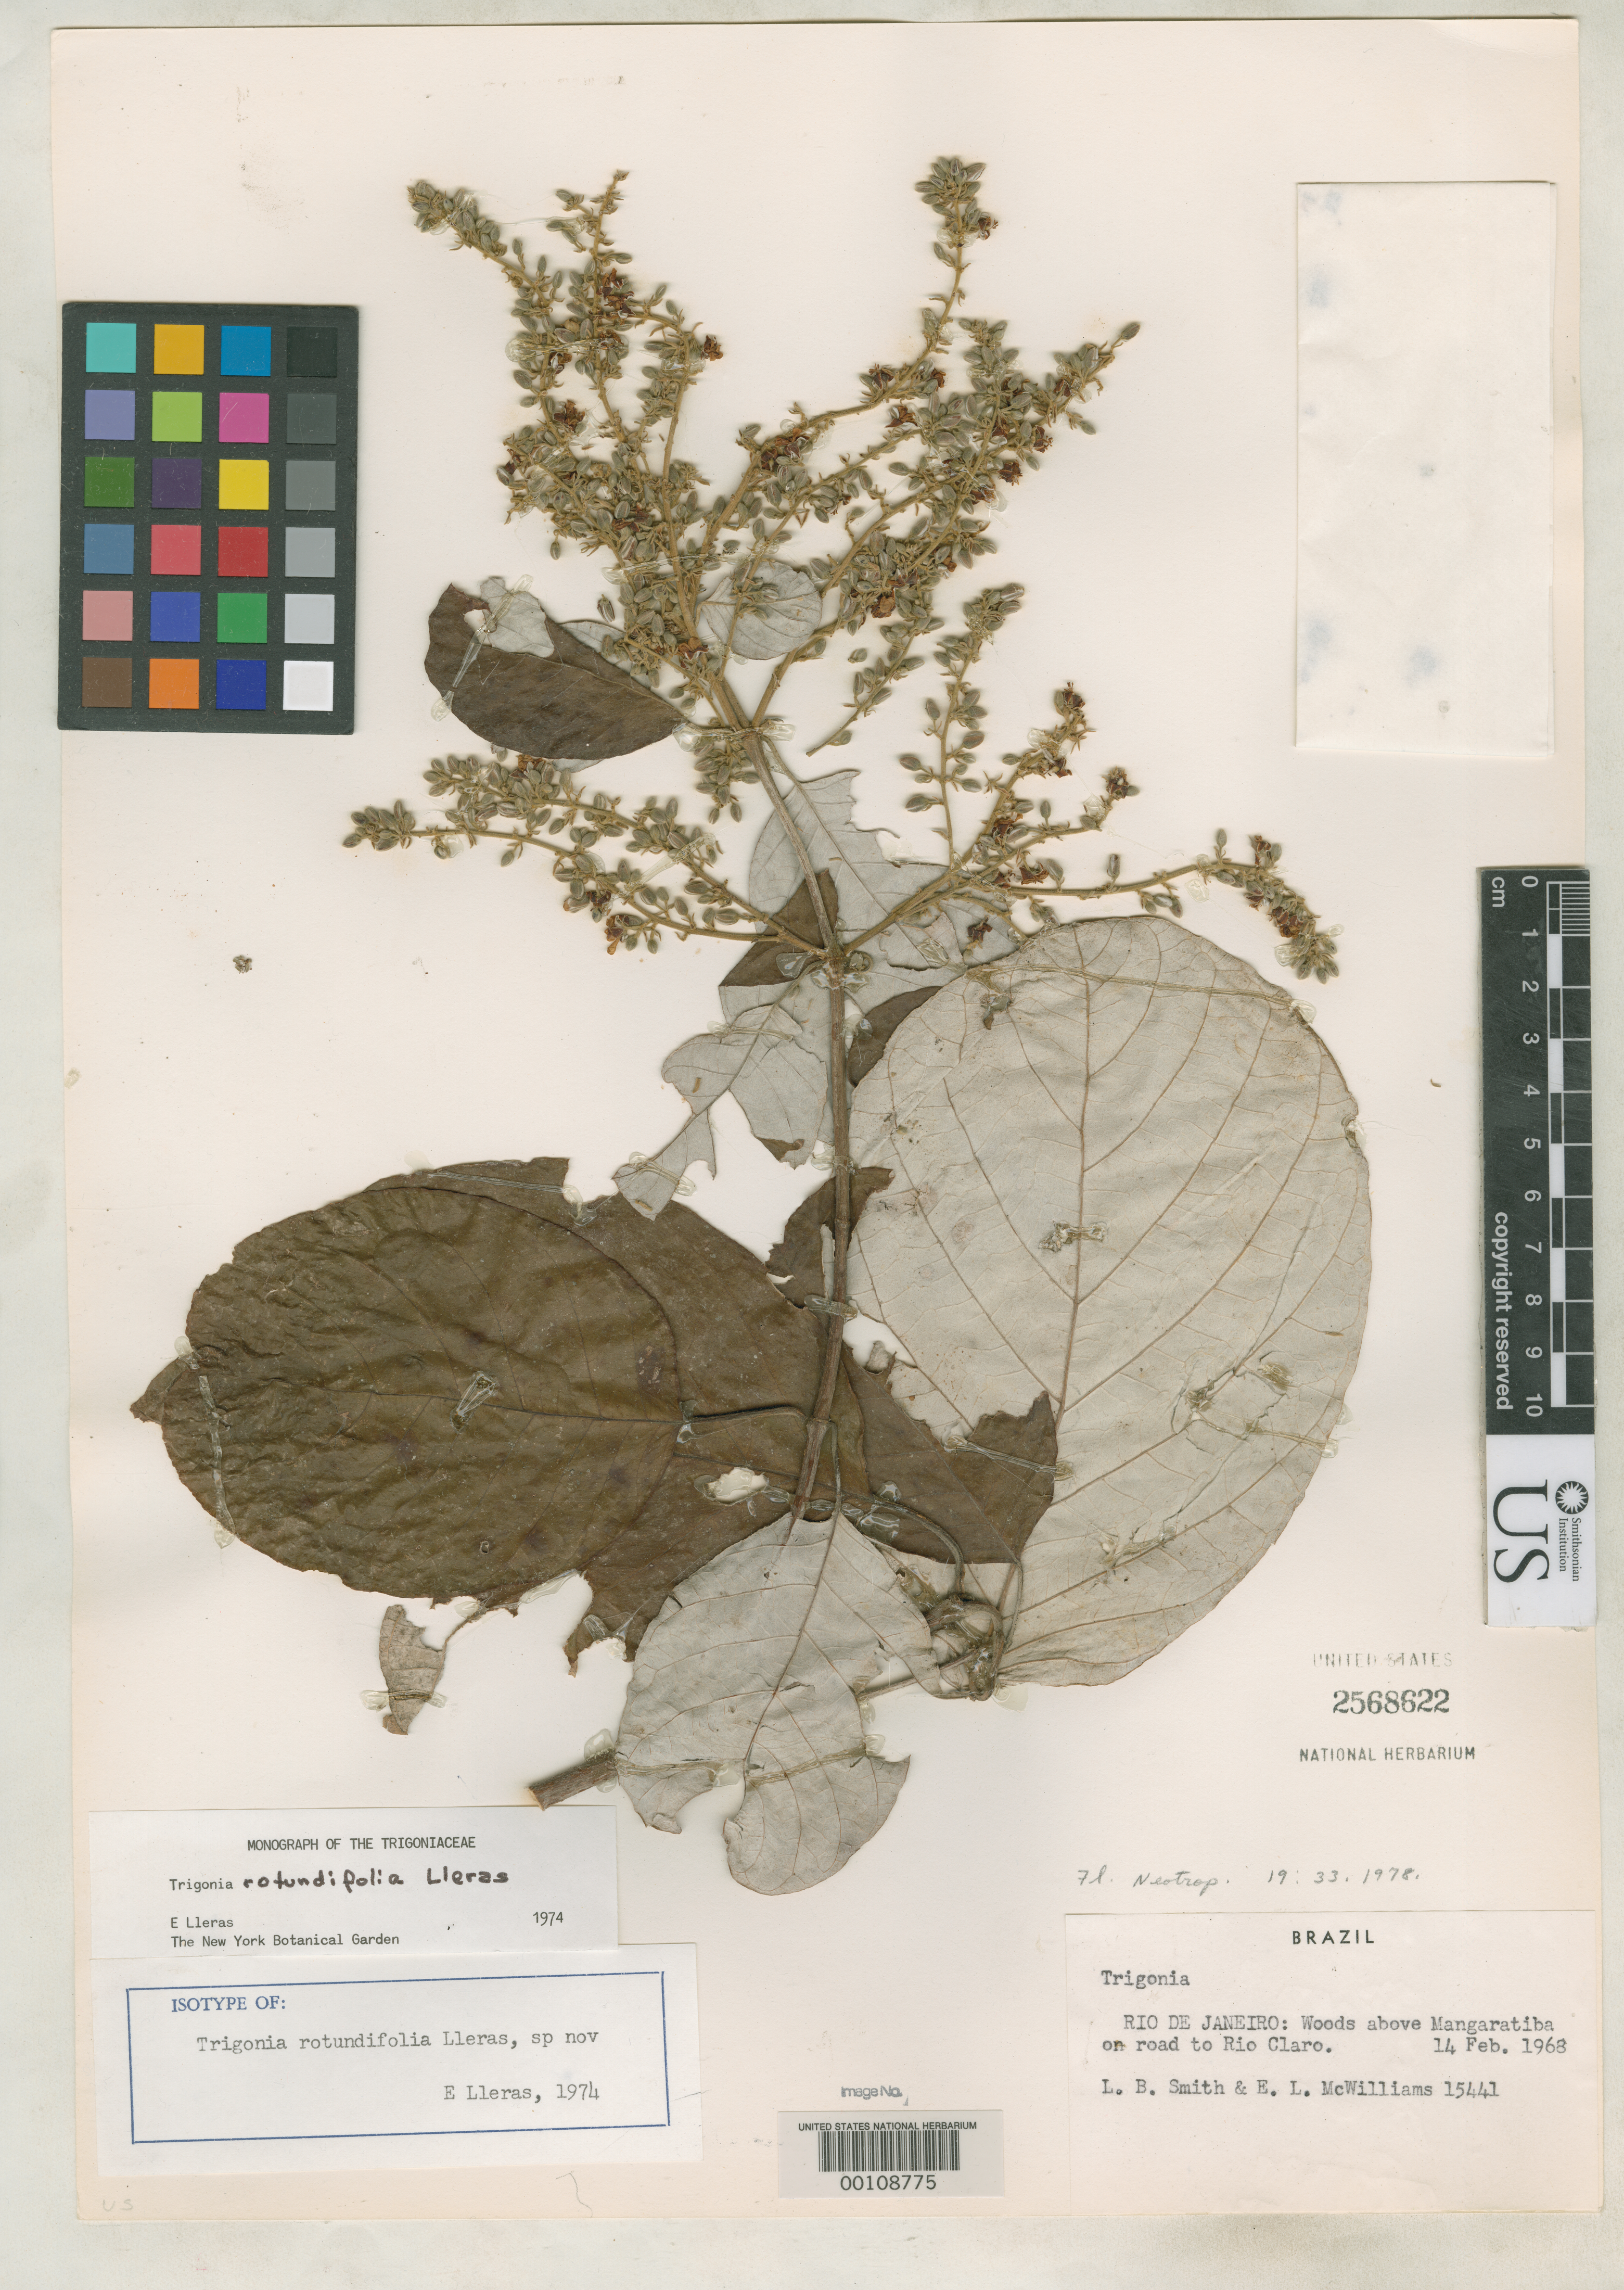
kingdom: Plantae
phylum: Tracheophyta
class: Magnoliopsida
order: Malpighiales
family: Trigoniaceae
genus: Trigonia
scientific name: Trigonia rotundifolia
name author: Lleras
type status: Isotype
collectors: L. Smith & E. L. McWilliams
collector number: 15441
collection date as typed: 14 Feb 1968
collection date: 1968-02-14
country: Brazil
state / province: Rio de Janeiro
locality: Mangaratiba on road to Rioclara.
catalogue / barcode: US 2568622